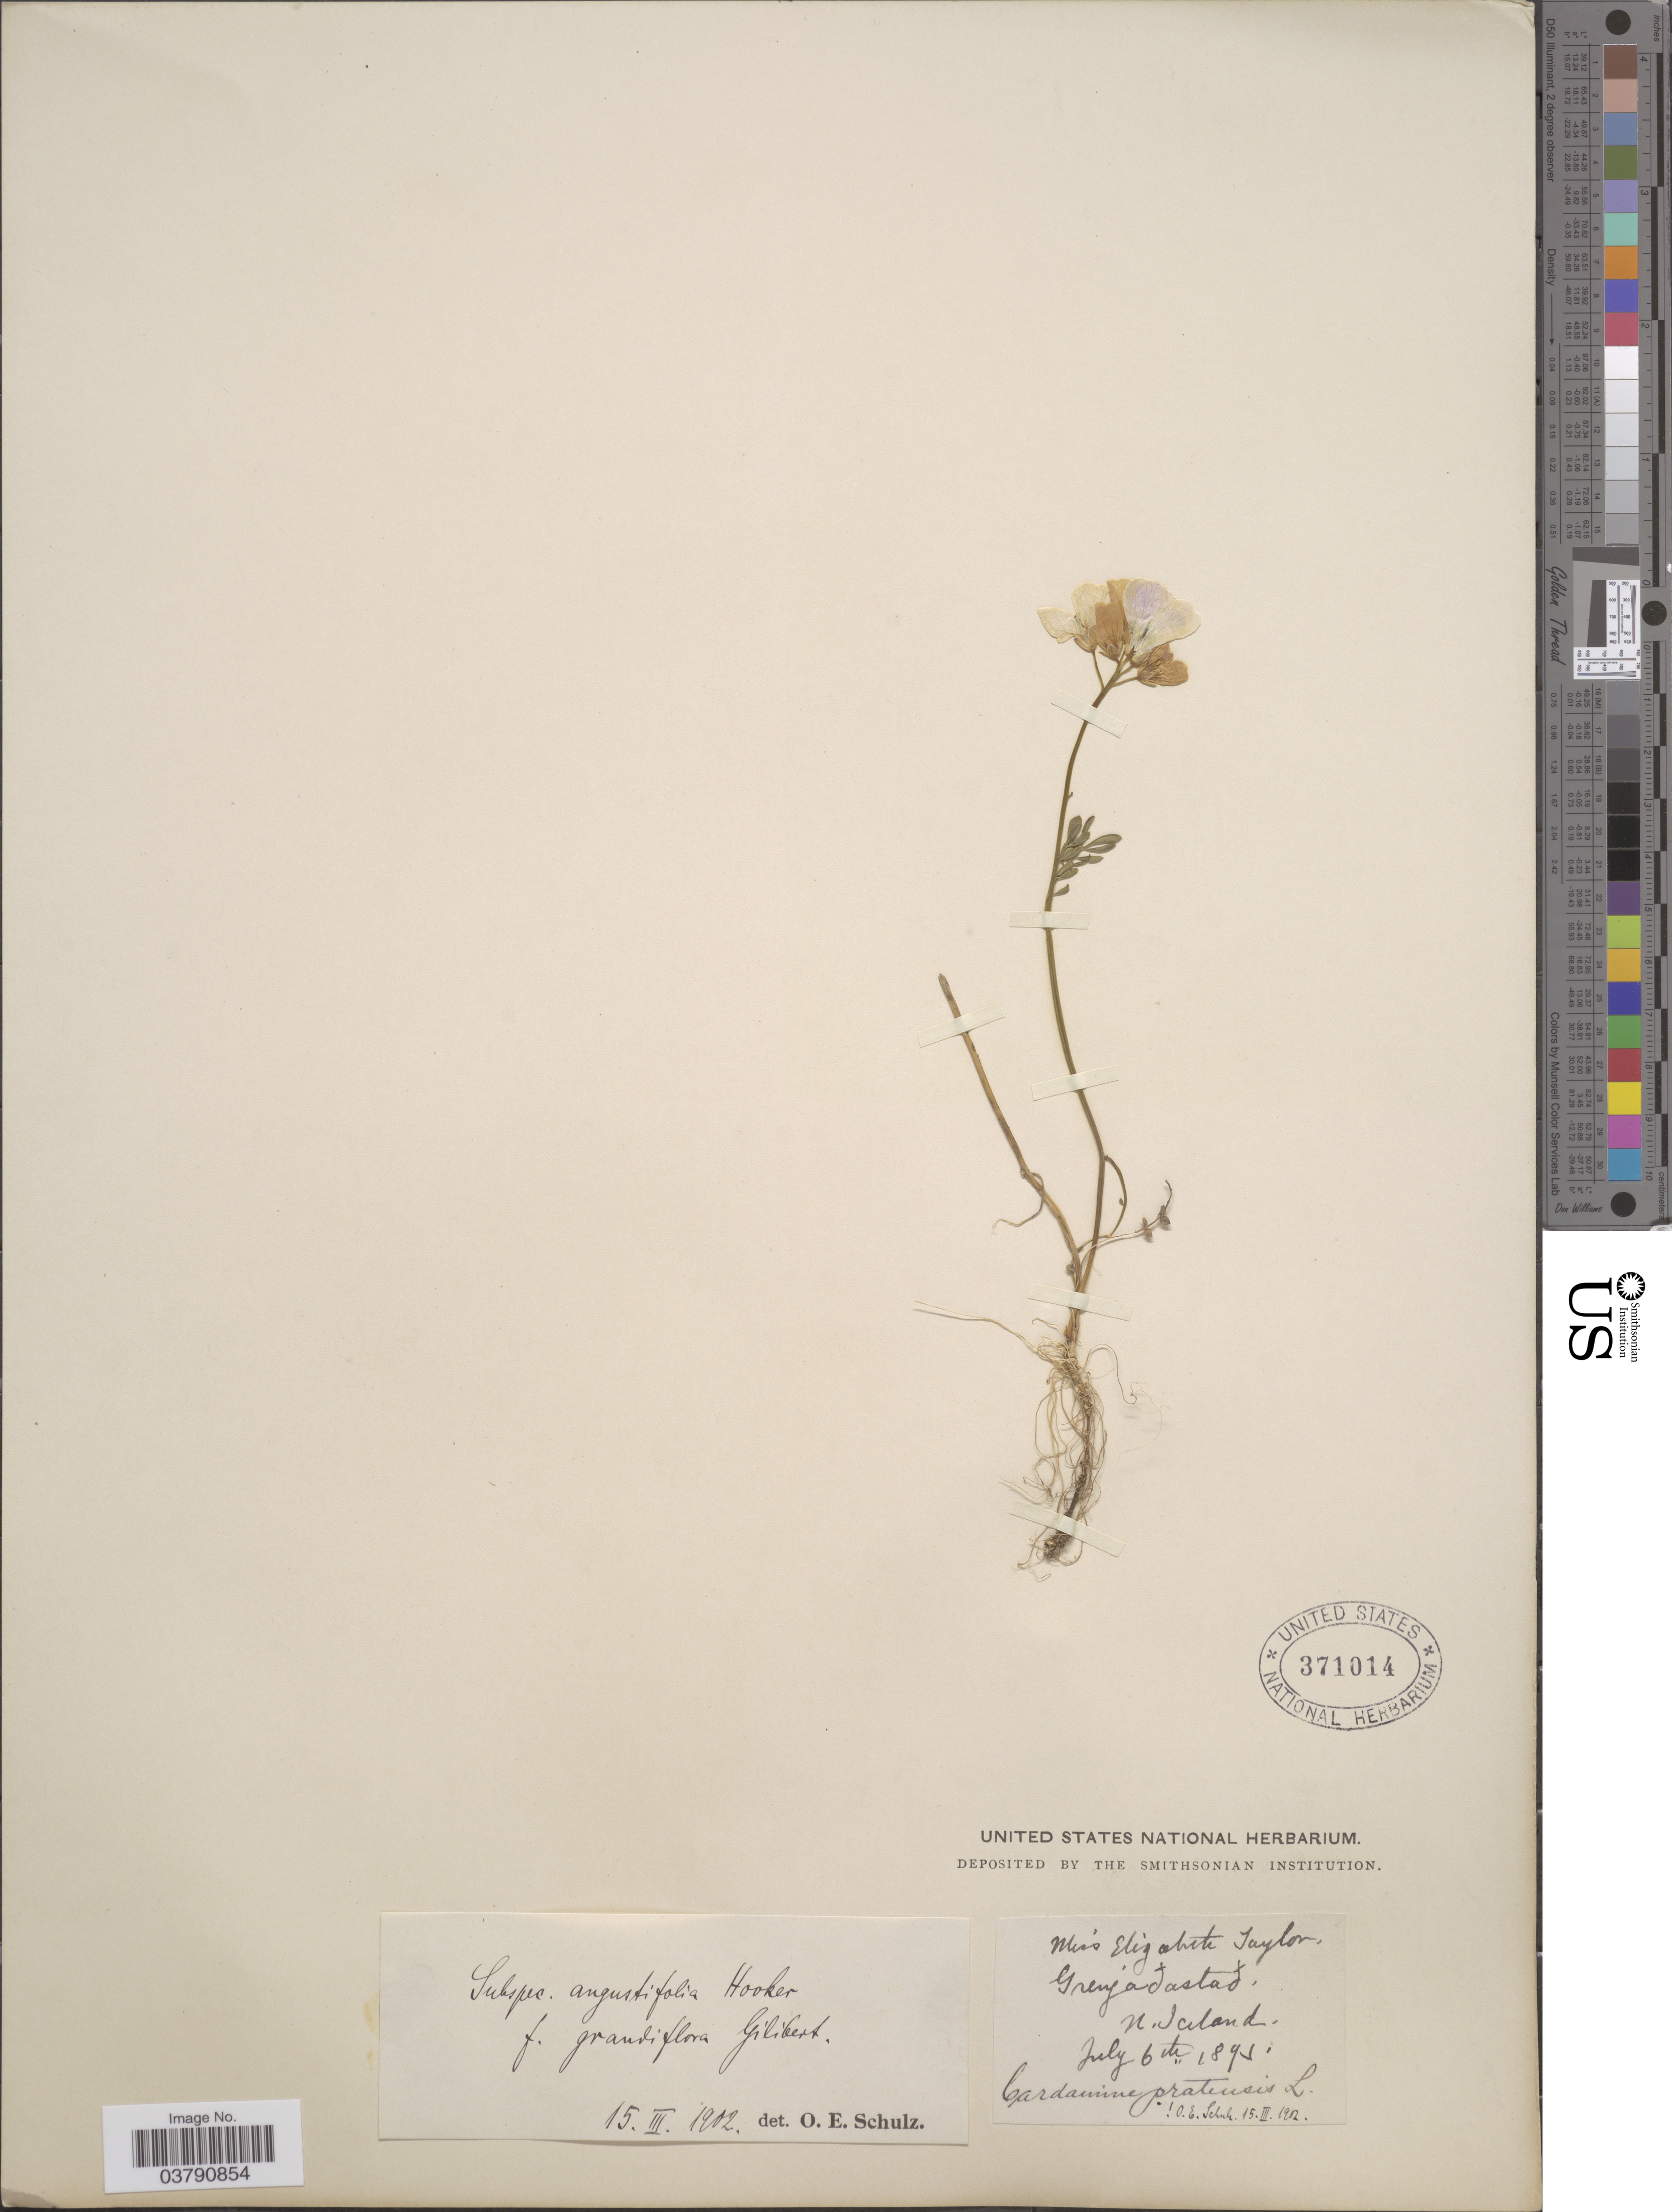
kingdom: Plantae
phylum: Tracheophyta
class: Magnoliopsida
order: Brassicales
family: Brassicaceae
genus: Cardamine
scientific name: Cardamine pratensis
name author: L.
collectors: E. L. Taylor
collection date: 1895-07-06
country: Iceland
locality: Grenjadastad. N. Iceland.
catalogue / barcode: US 371014